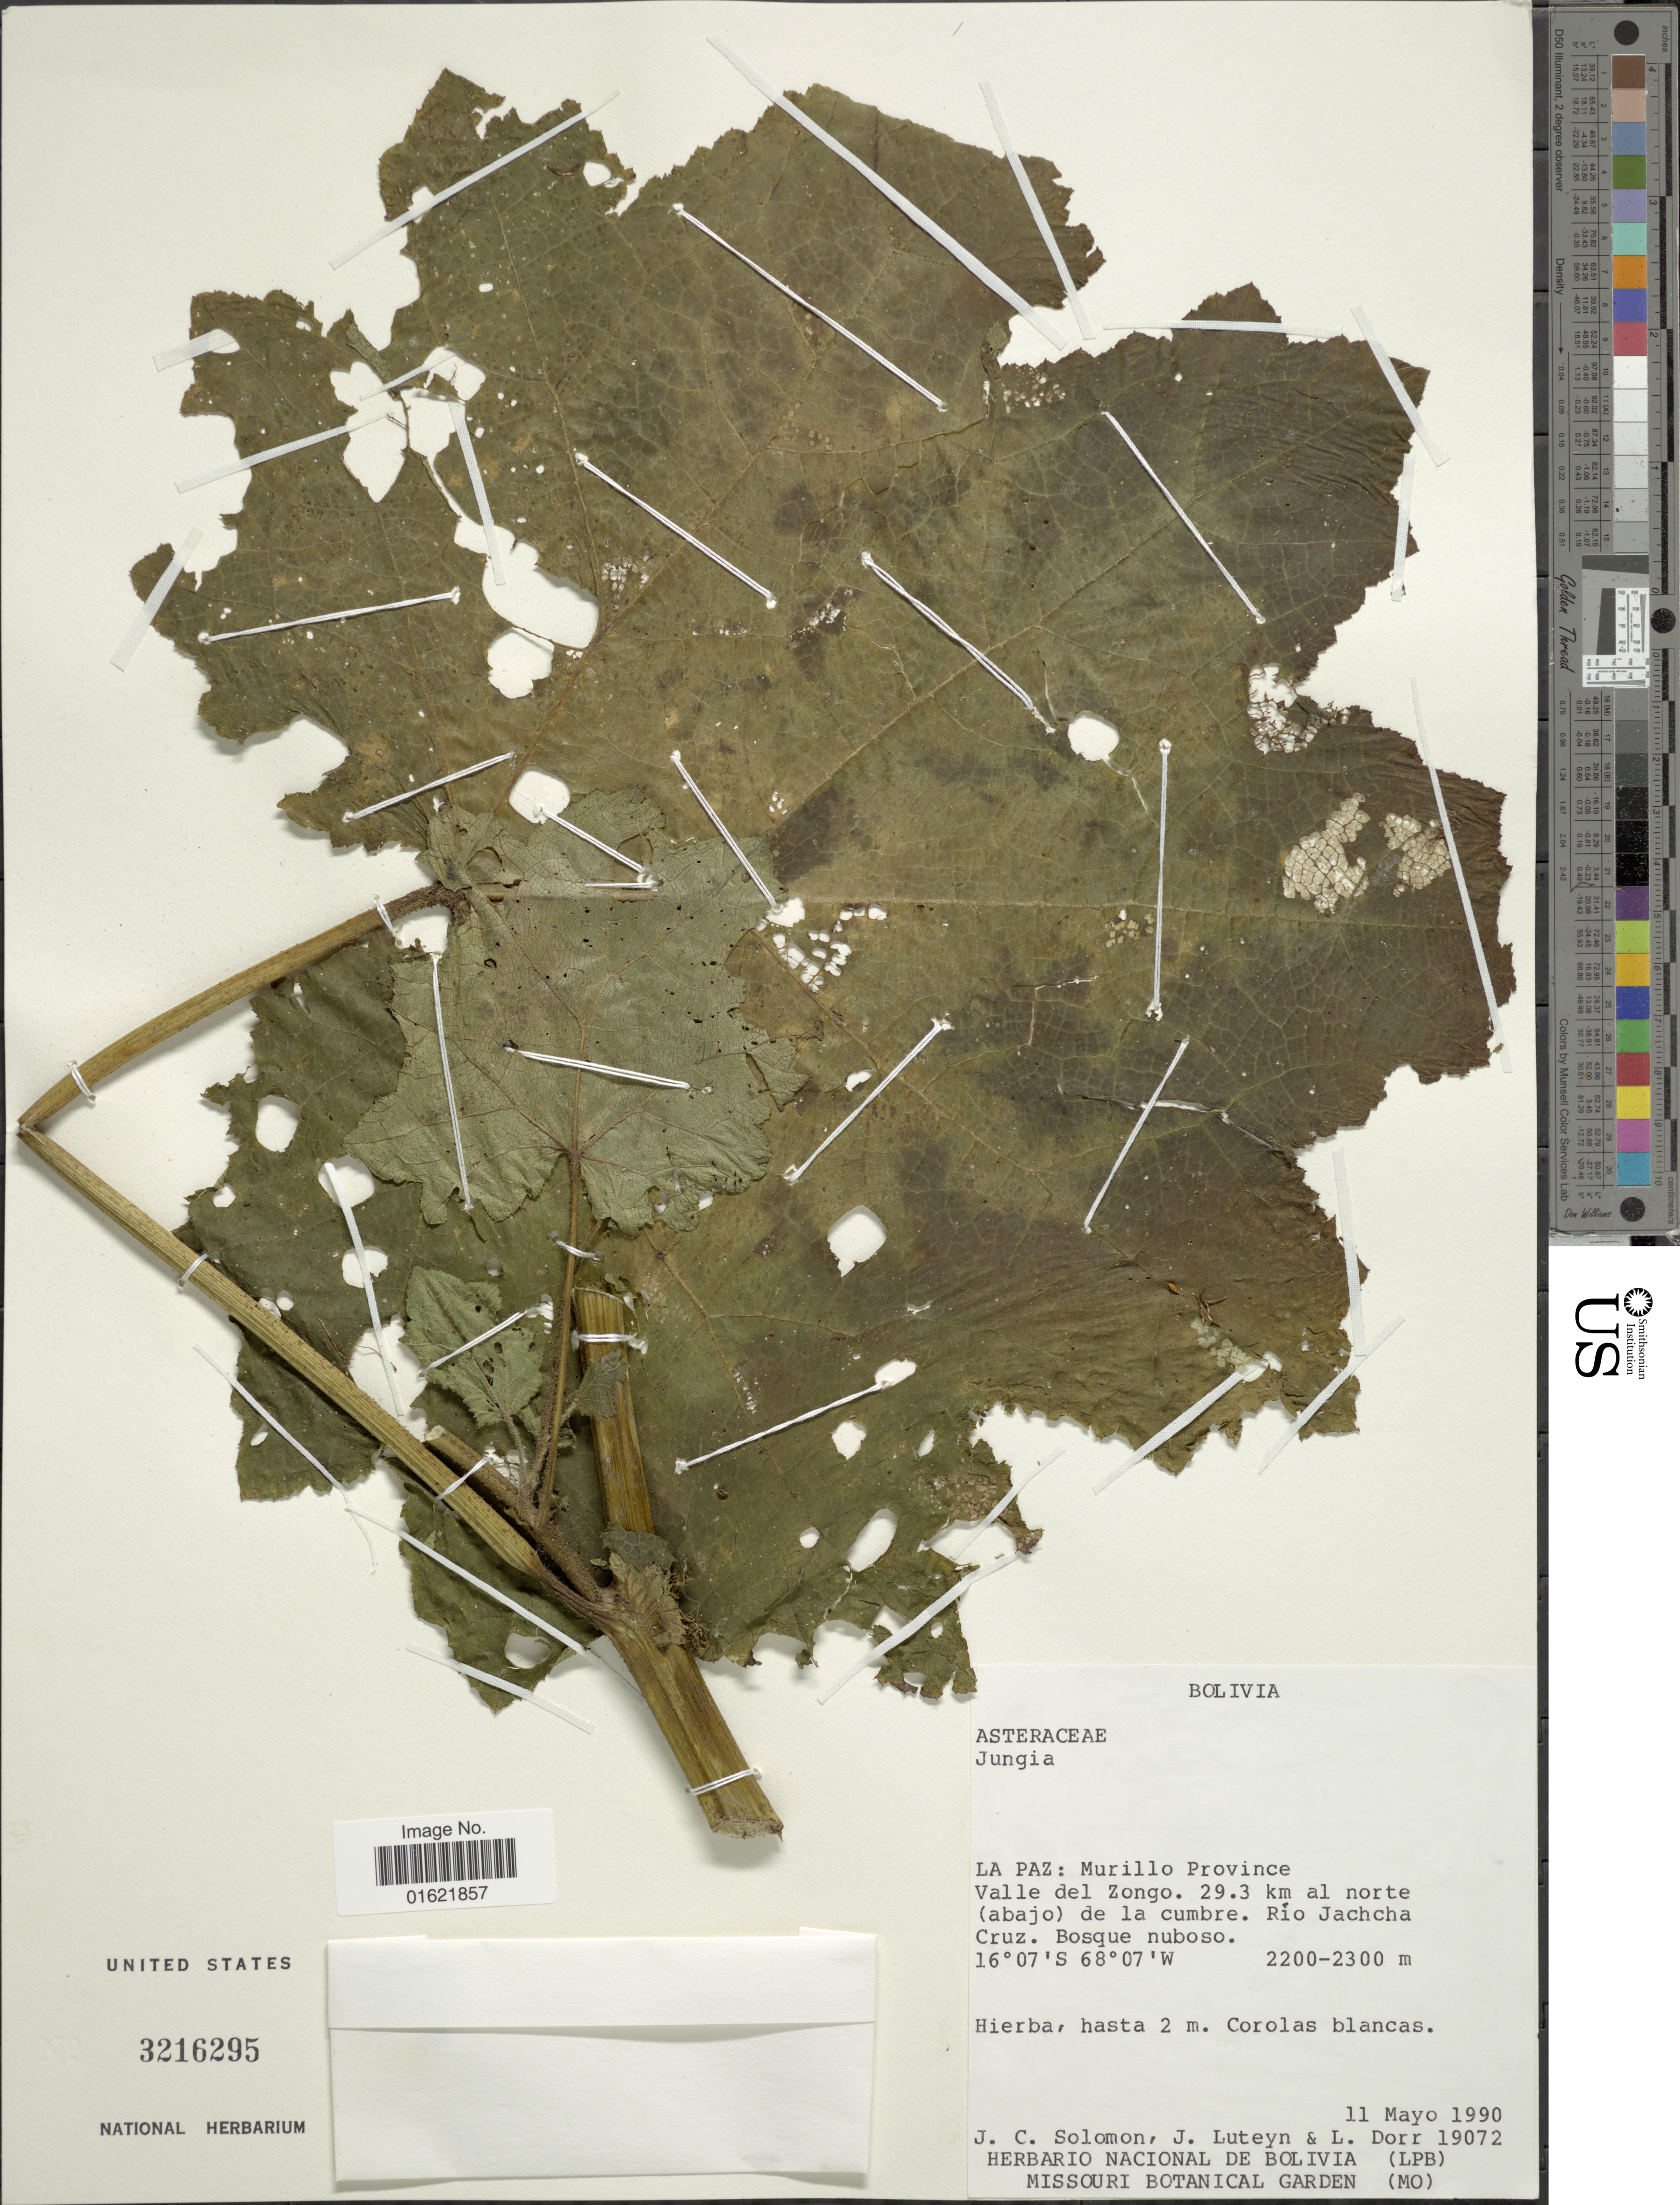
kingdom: Plantae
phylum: Tracheophyta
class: Magnoliopsida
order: Asterales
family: Asteraceae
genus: Jungia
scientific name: Jungia pauciflora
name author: Rusby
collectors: J. C. Solomon, J. L. Luteyn & L. J. Dorr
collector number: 19072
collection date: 1990-05-11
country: Bolivia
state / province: La Paz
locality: Murillo Province. Valle del Zongo. 29.3 km al norte (abajo) de la cumbre. Rio Jachcha Cruz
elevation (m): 2200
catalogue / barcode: US 3216295